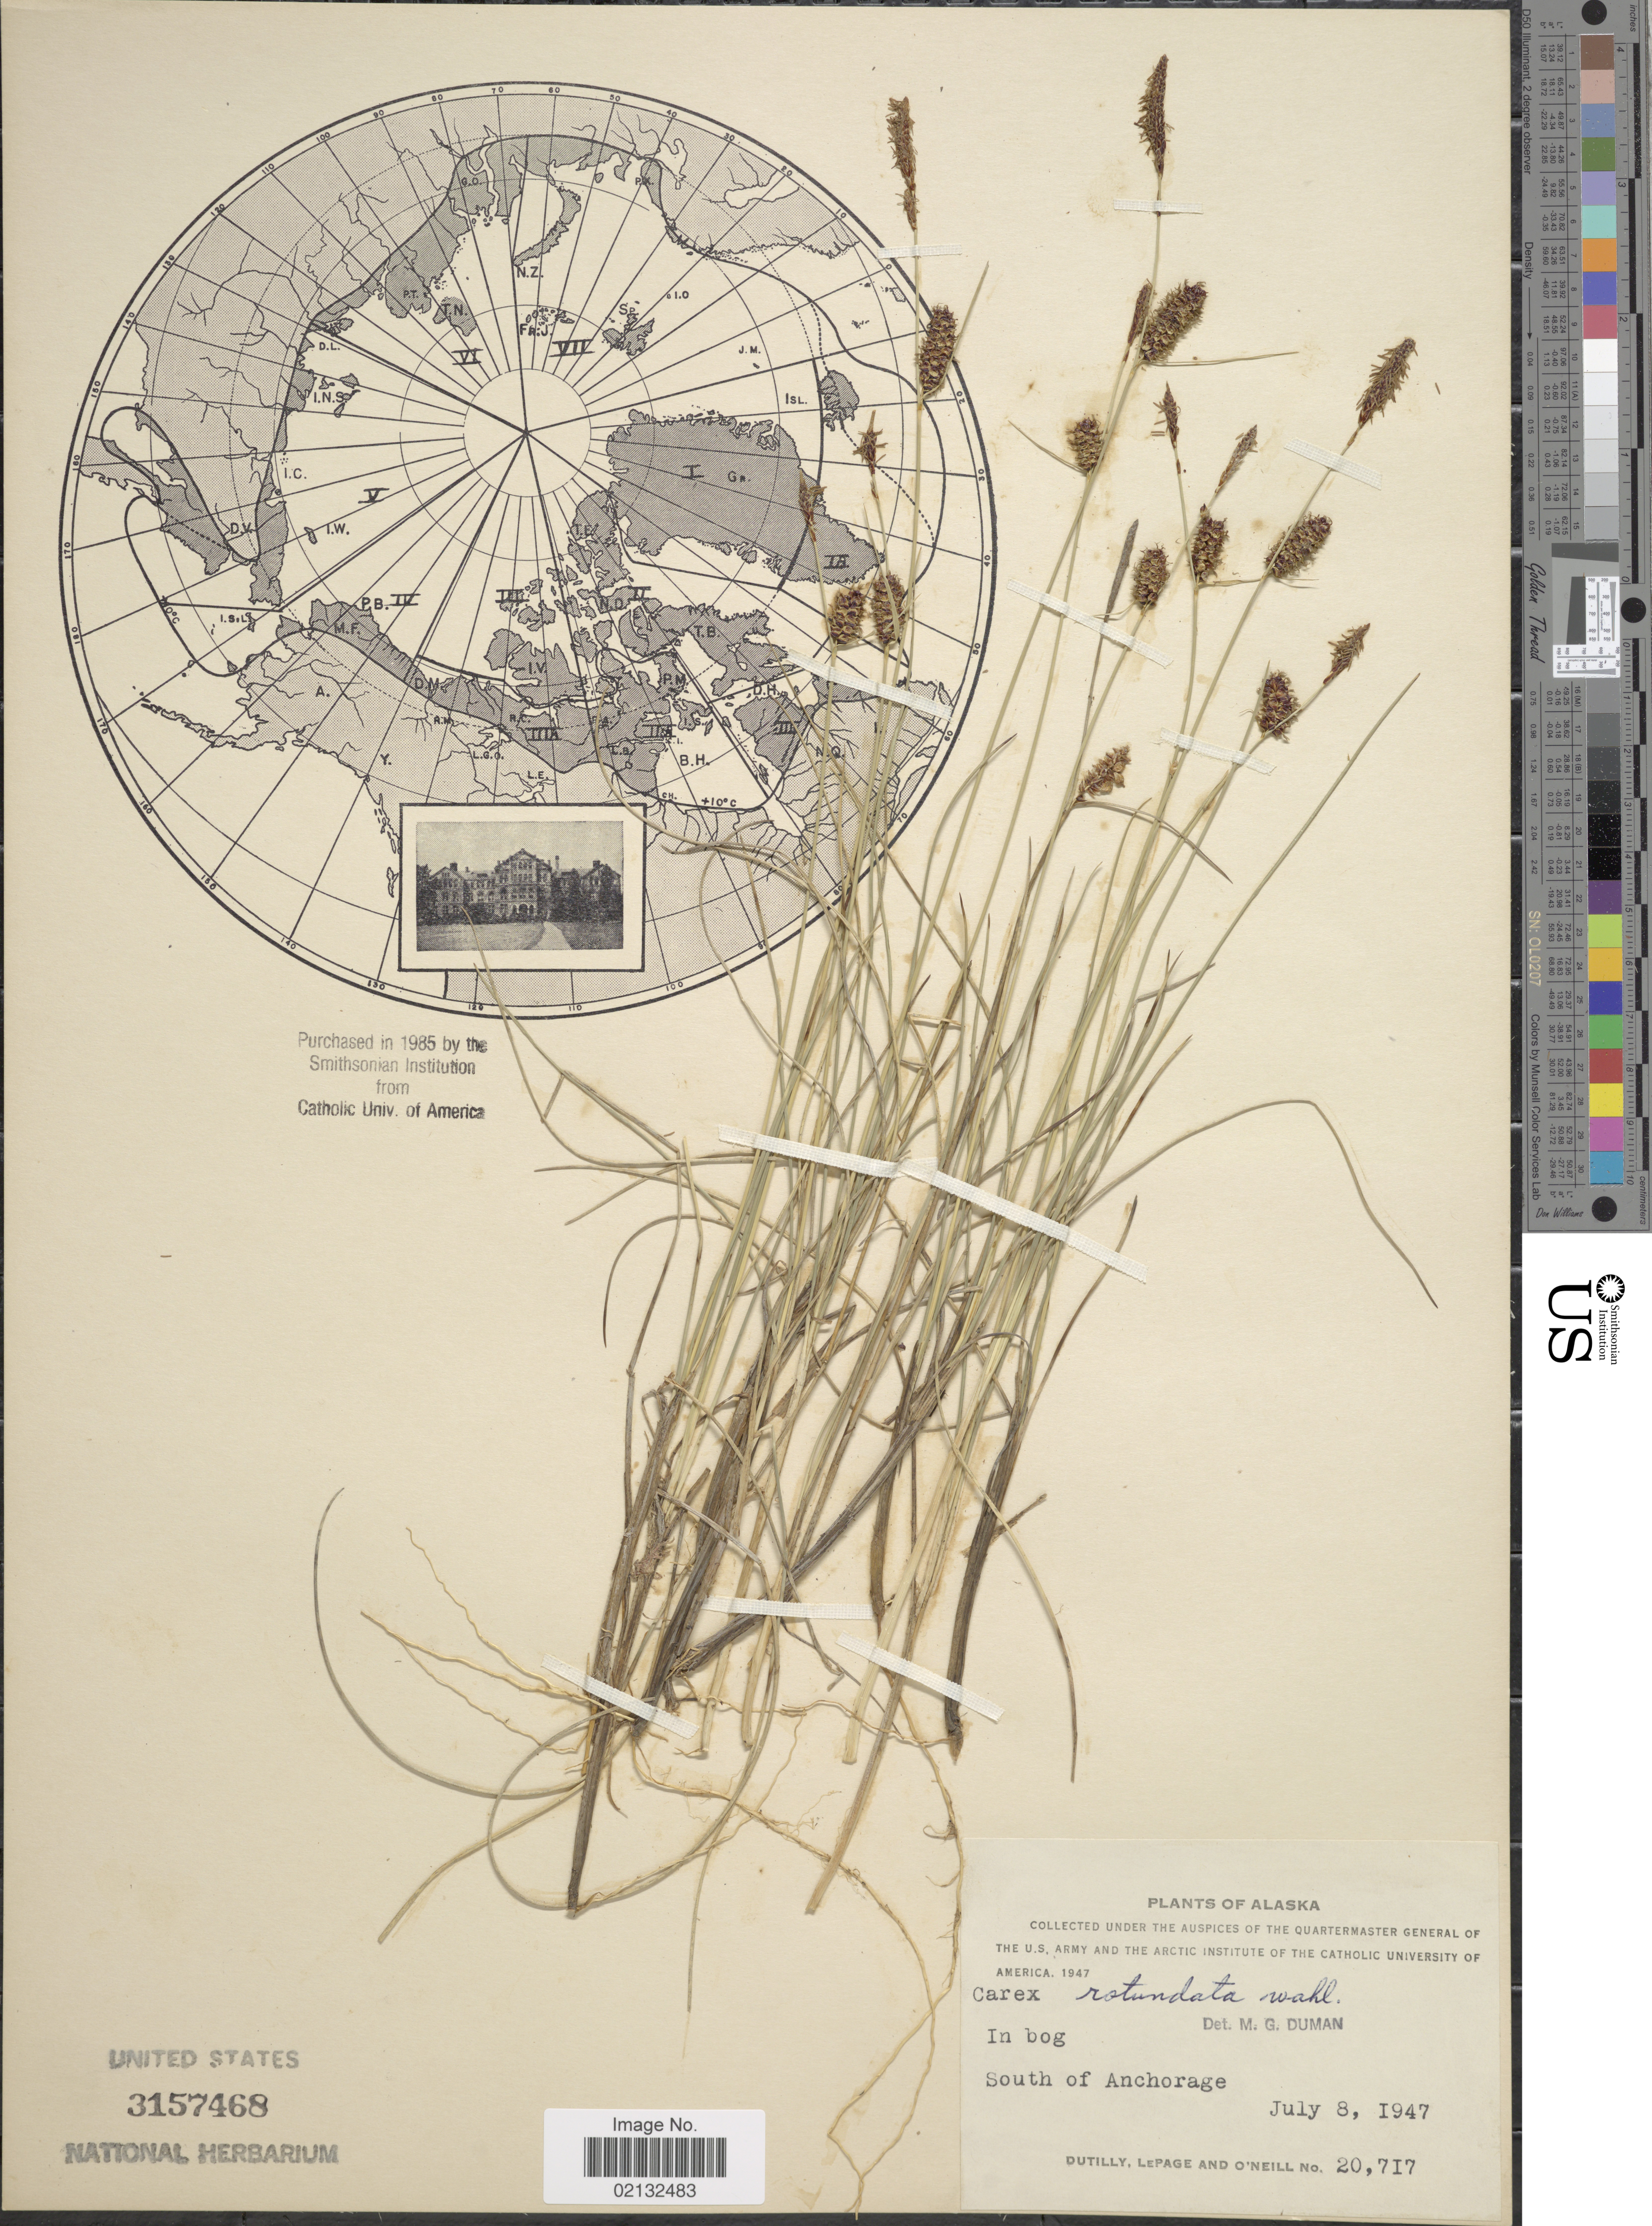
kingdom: Plantae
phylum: Tracheophyta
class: Liliopsida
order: Poales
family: Cyperaceae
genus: Carex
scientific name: Carex rotundata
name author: Wahlenb.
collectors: -. Dutilly, -. LePage & O' Neill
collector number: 20717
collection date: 1947-07-08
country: United States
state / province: Alaska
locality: In bog, South of Anchorage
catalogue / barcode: US 3157468